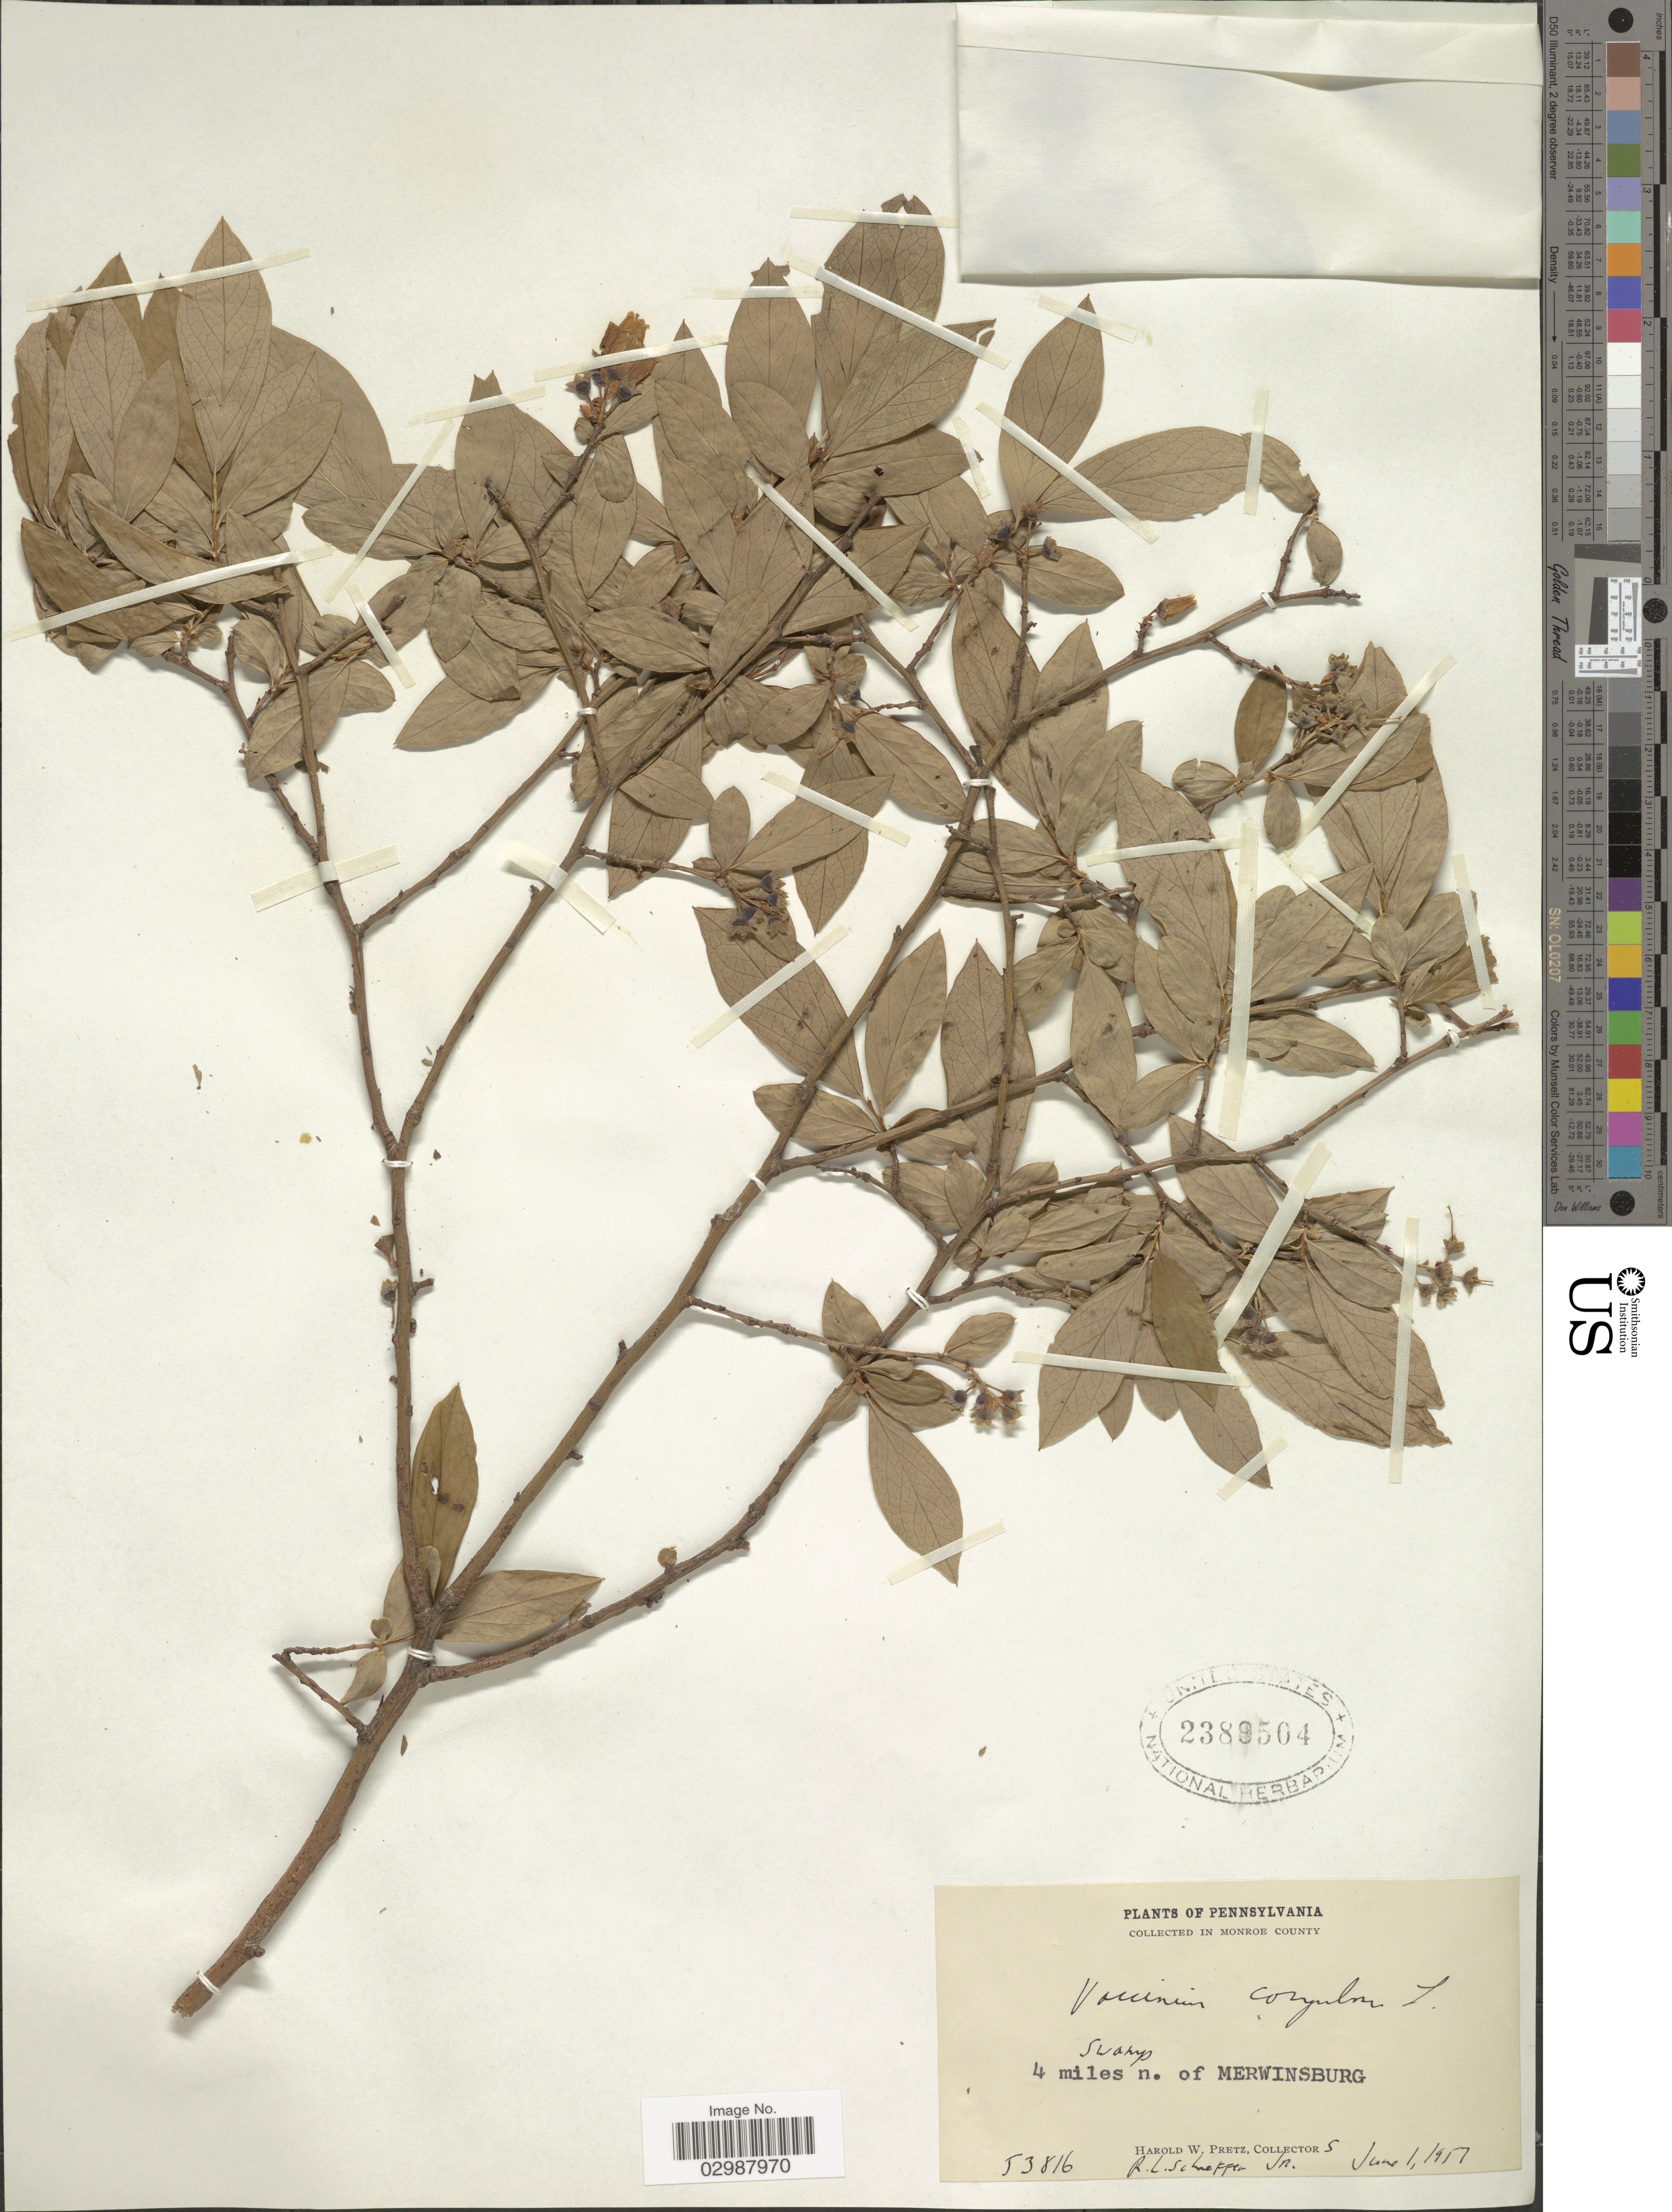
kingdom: Plantae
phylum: Tracheophyta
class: Magnoliopsida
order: Ericales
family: Ericaceae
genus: Vaccinium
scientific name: Vaccinium corymbosum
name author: L.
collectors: H. W. Pretz & R. L. Schaeffer Jr.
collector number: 53816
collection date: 1957-06-01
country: United States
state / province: Pennsylvania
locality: In Monroe County. Swamp, 4 miles n. of Merwinsburg.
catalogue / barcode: US 2389504